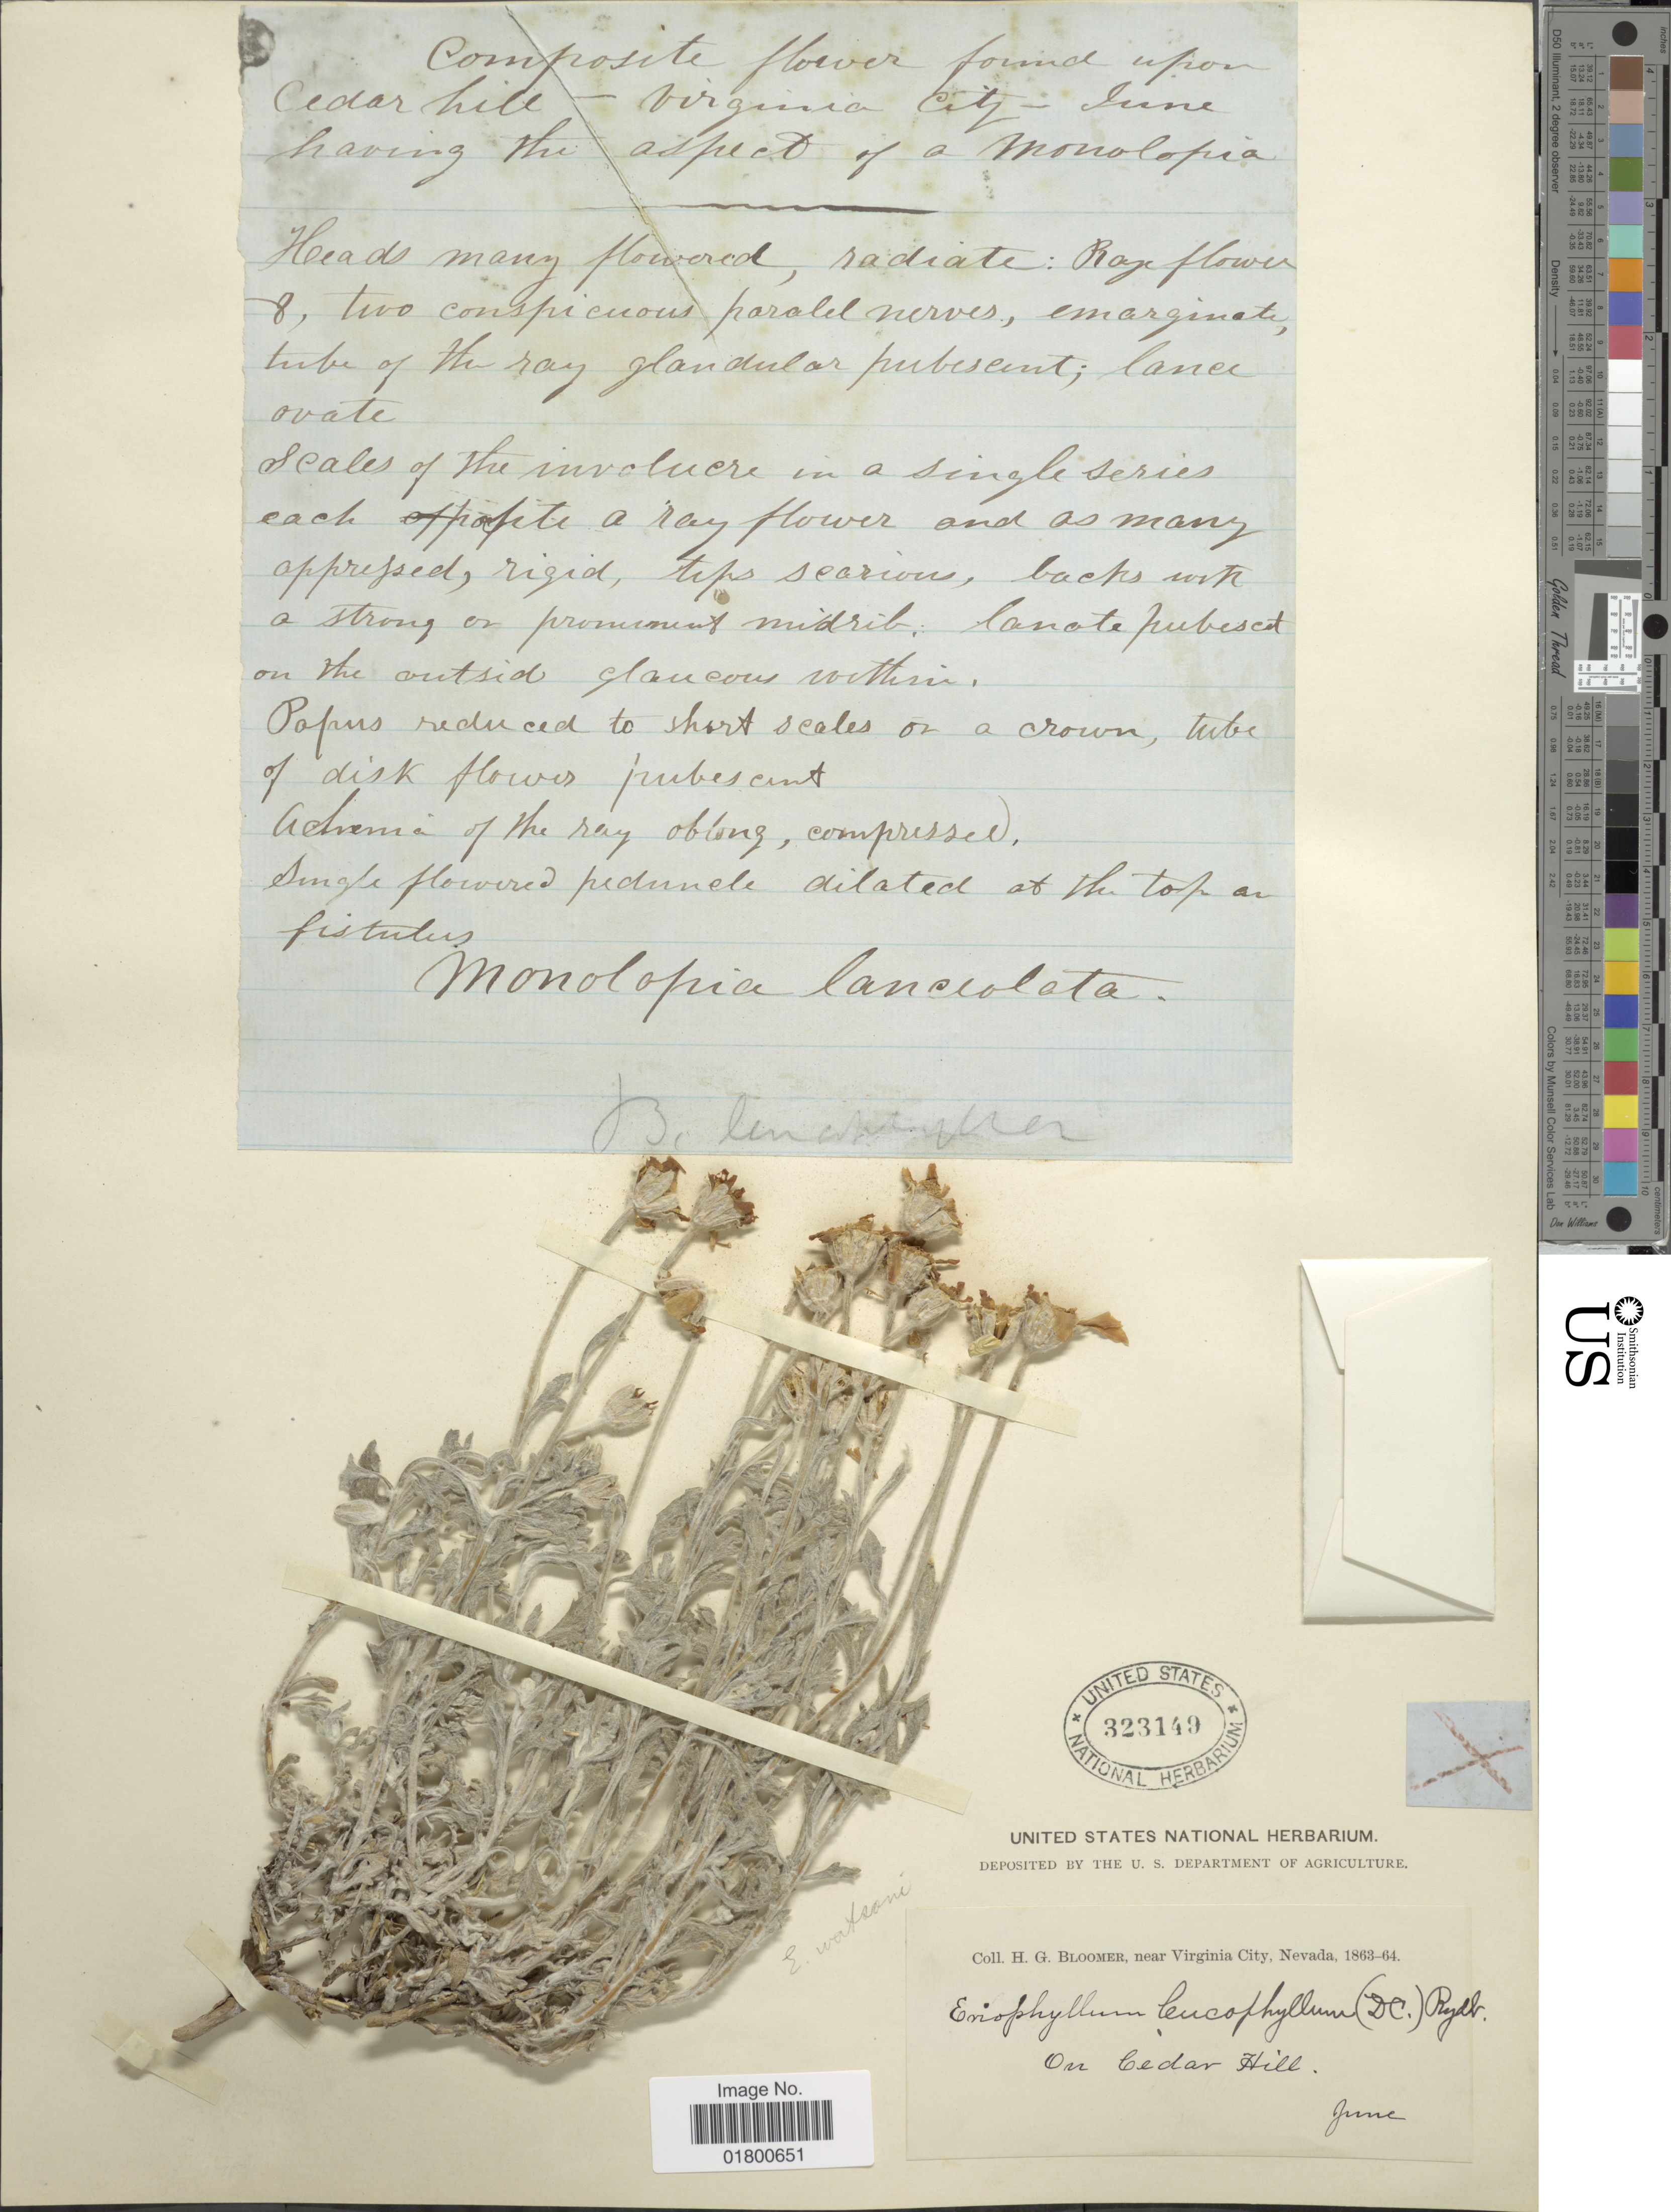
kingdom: Plantae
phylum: Tracheophyta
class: Magnoliopsida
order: Asterales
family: Asteraceae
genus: Eriophyllum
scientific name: Eriophyllum watsonii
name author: A. Gray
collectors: H. Bloomer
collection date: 1863/1864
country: United States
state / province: Nevada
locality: Near Virginia City, Nevada, On Cedar Hill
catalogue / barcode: US 323149